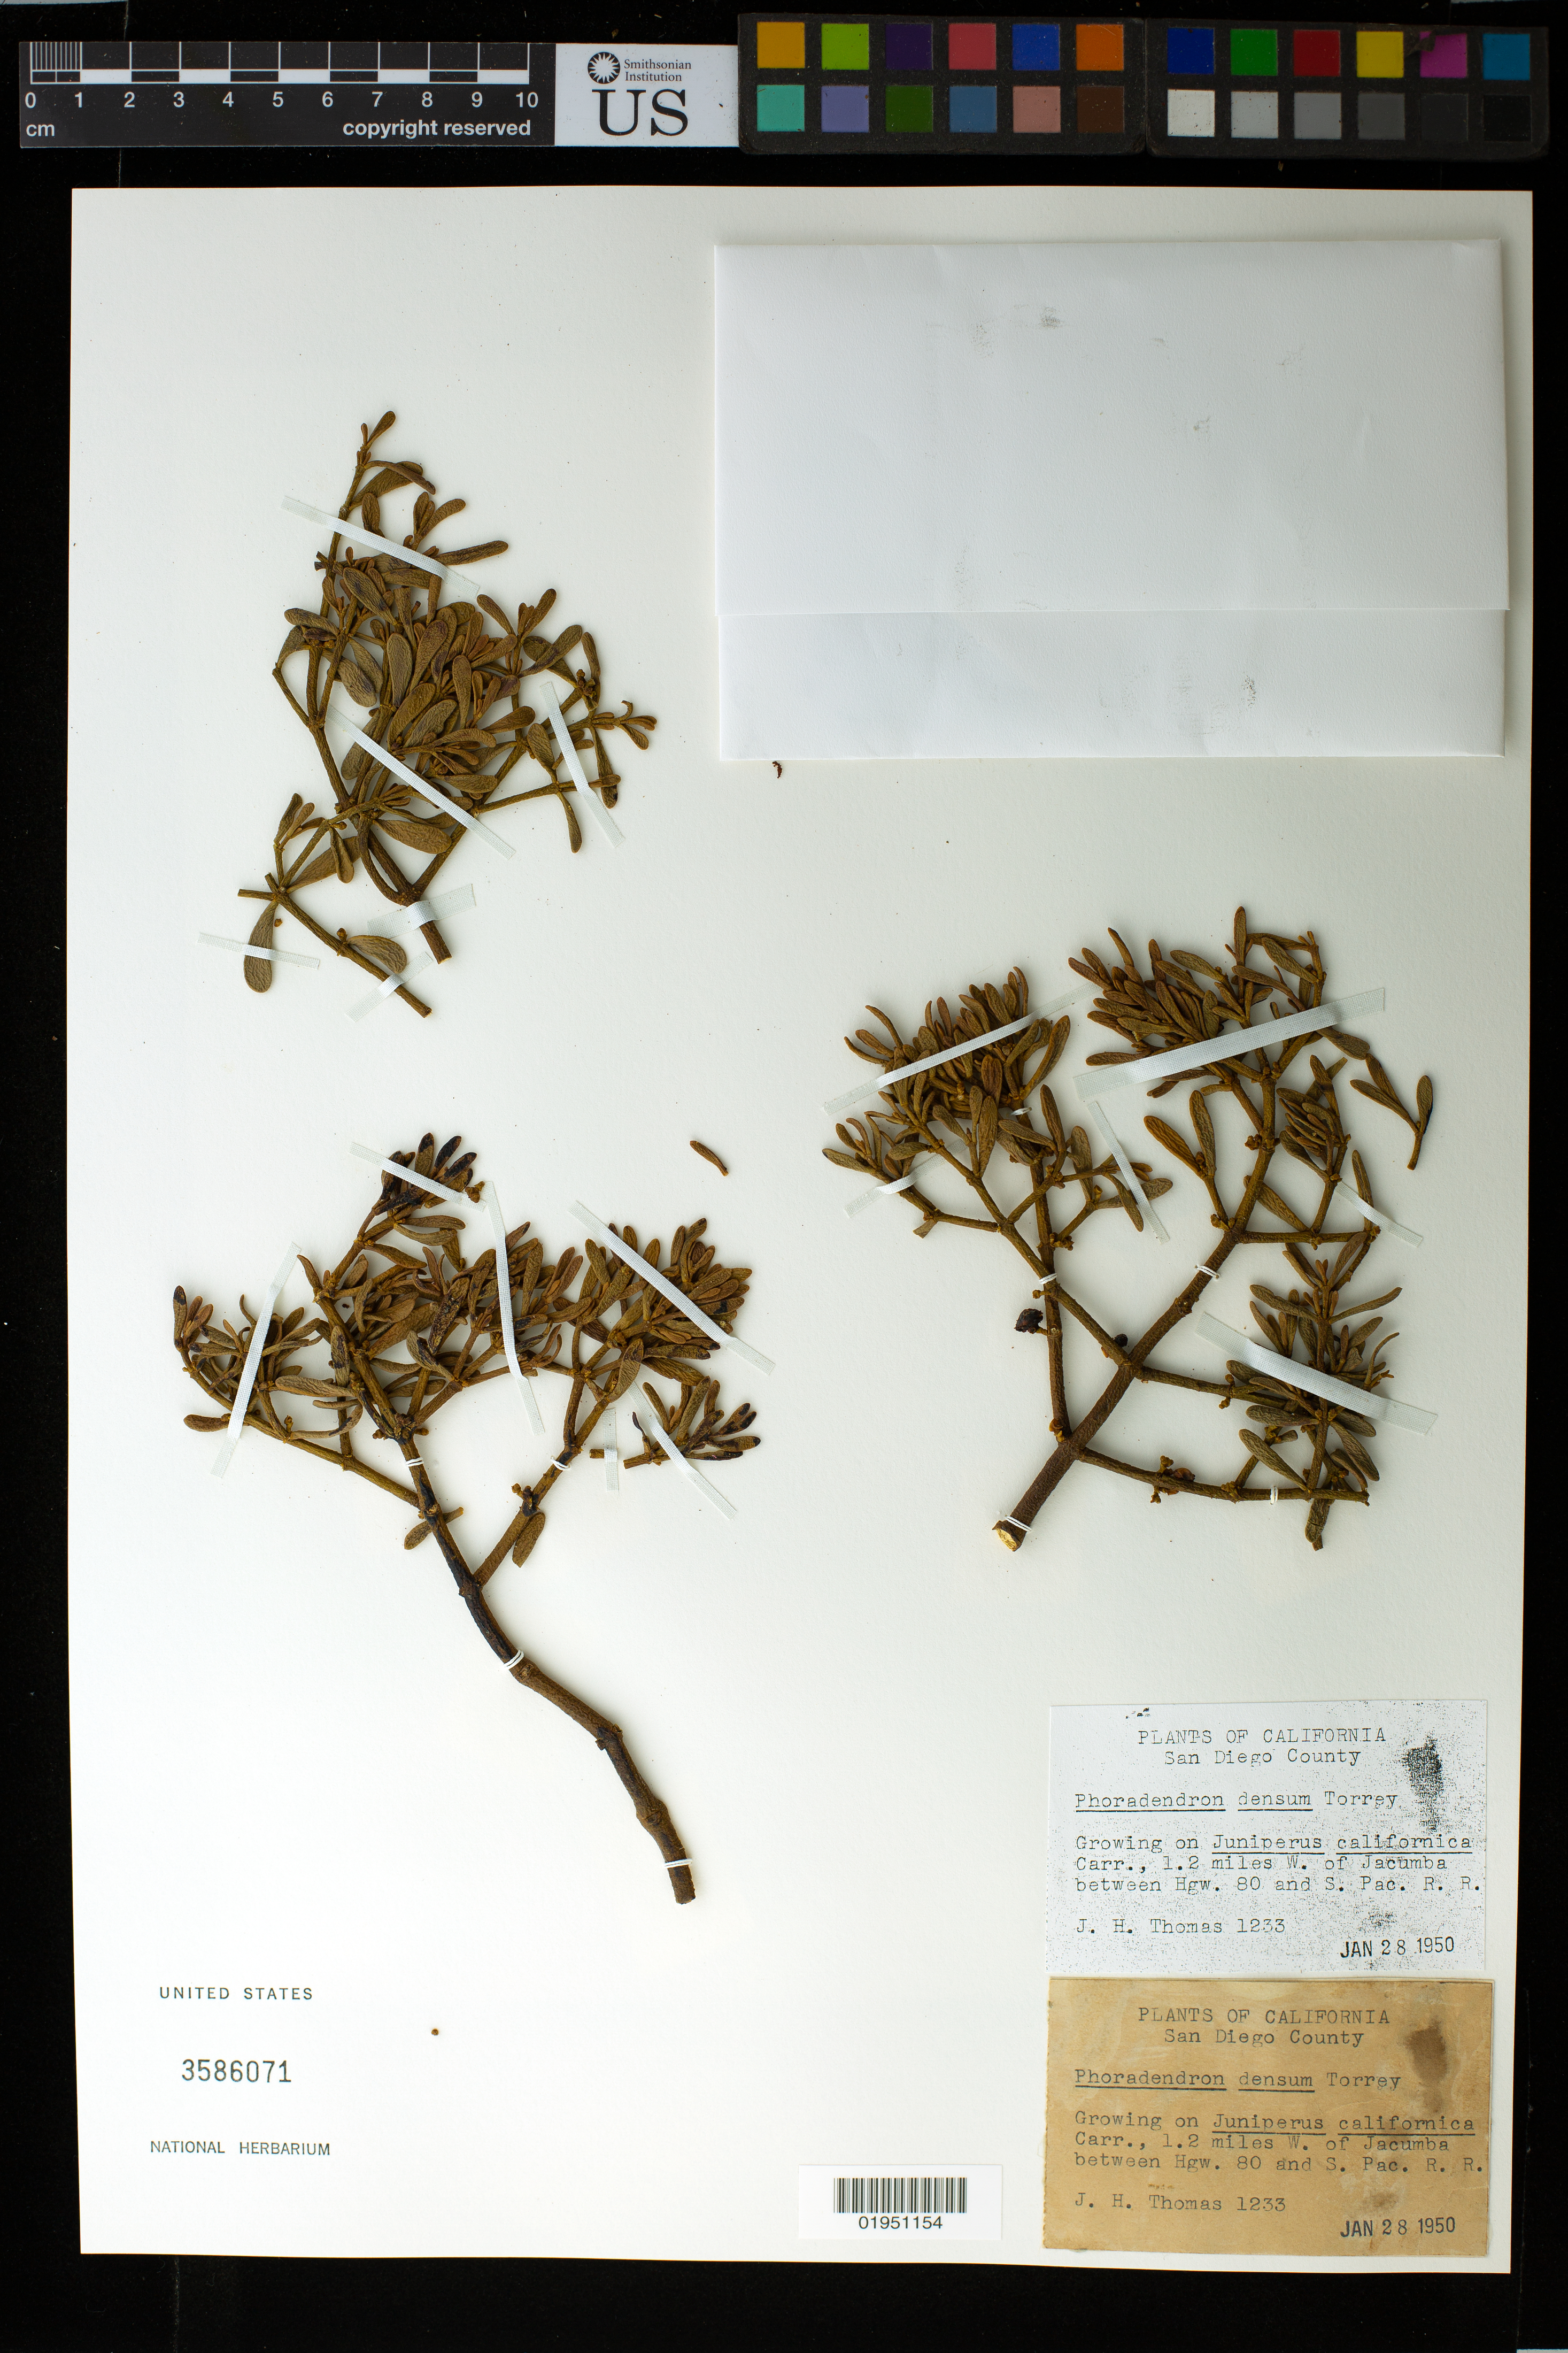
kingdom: Plantae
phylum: Tracheophyta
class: Magnoliopsida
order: Santalales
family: Viscaceae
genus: Phoradendron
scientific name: Phoradendron densum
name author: Torr. ex Trel.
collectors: J. H. Thomas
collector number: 1233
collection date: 1950-01-28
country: United States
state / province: California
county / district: San Diego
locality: San Diego County, 1.2 miles W. of Jacumba between Hgw. 80 and S. Pac. R. R.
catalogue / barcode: US 3586071